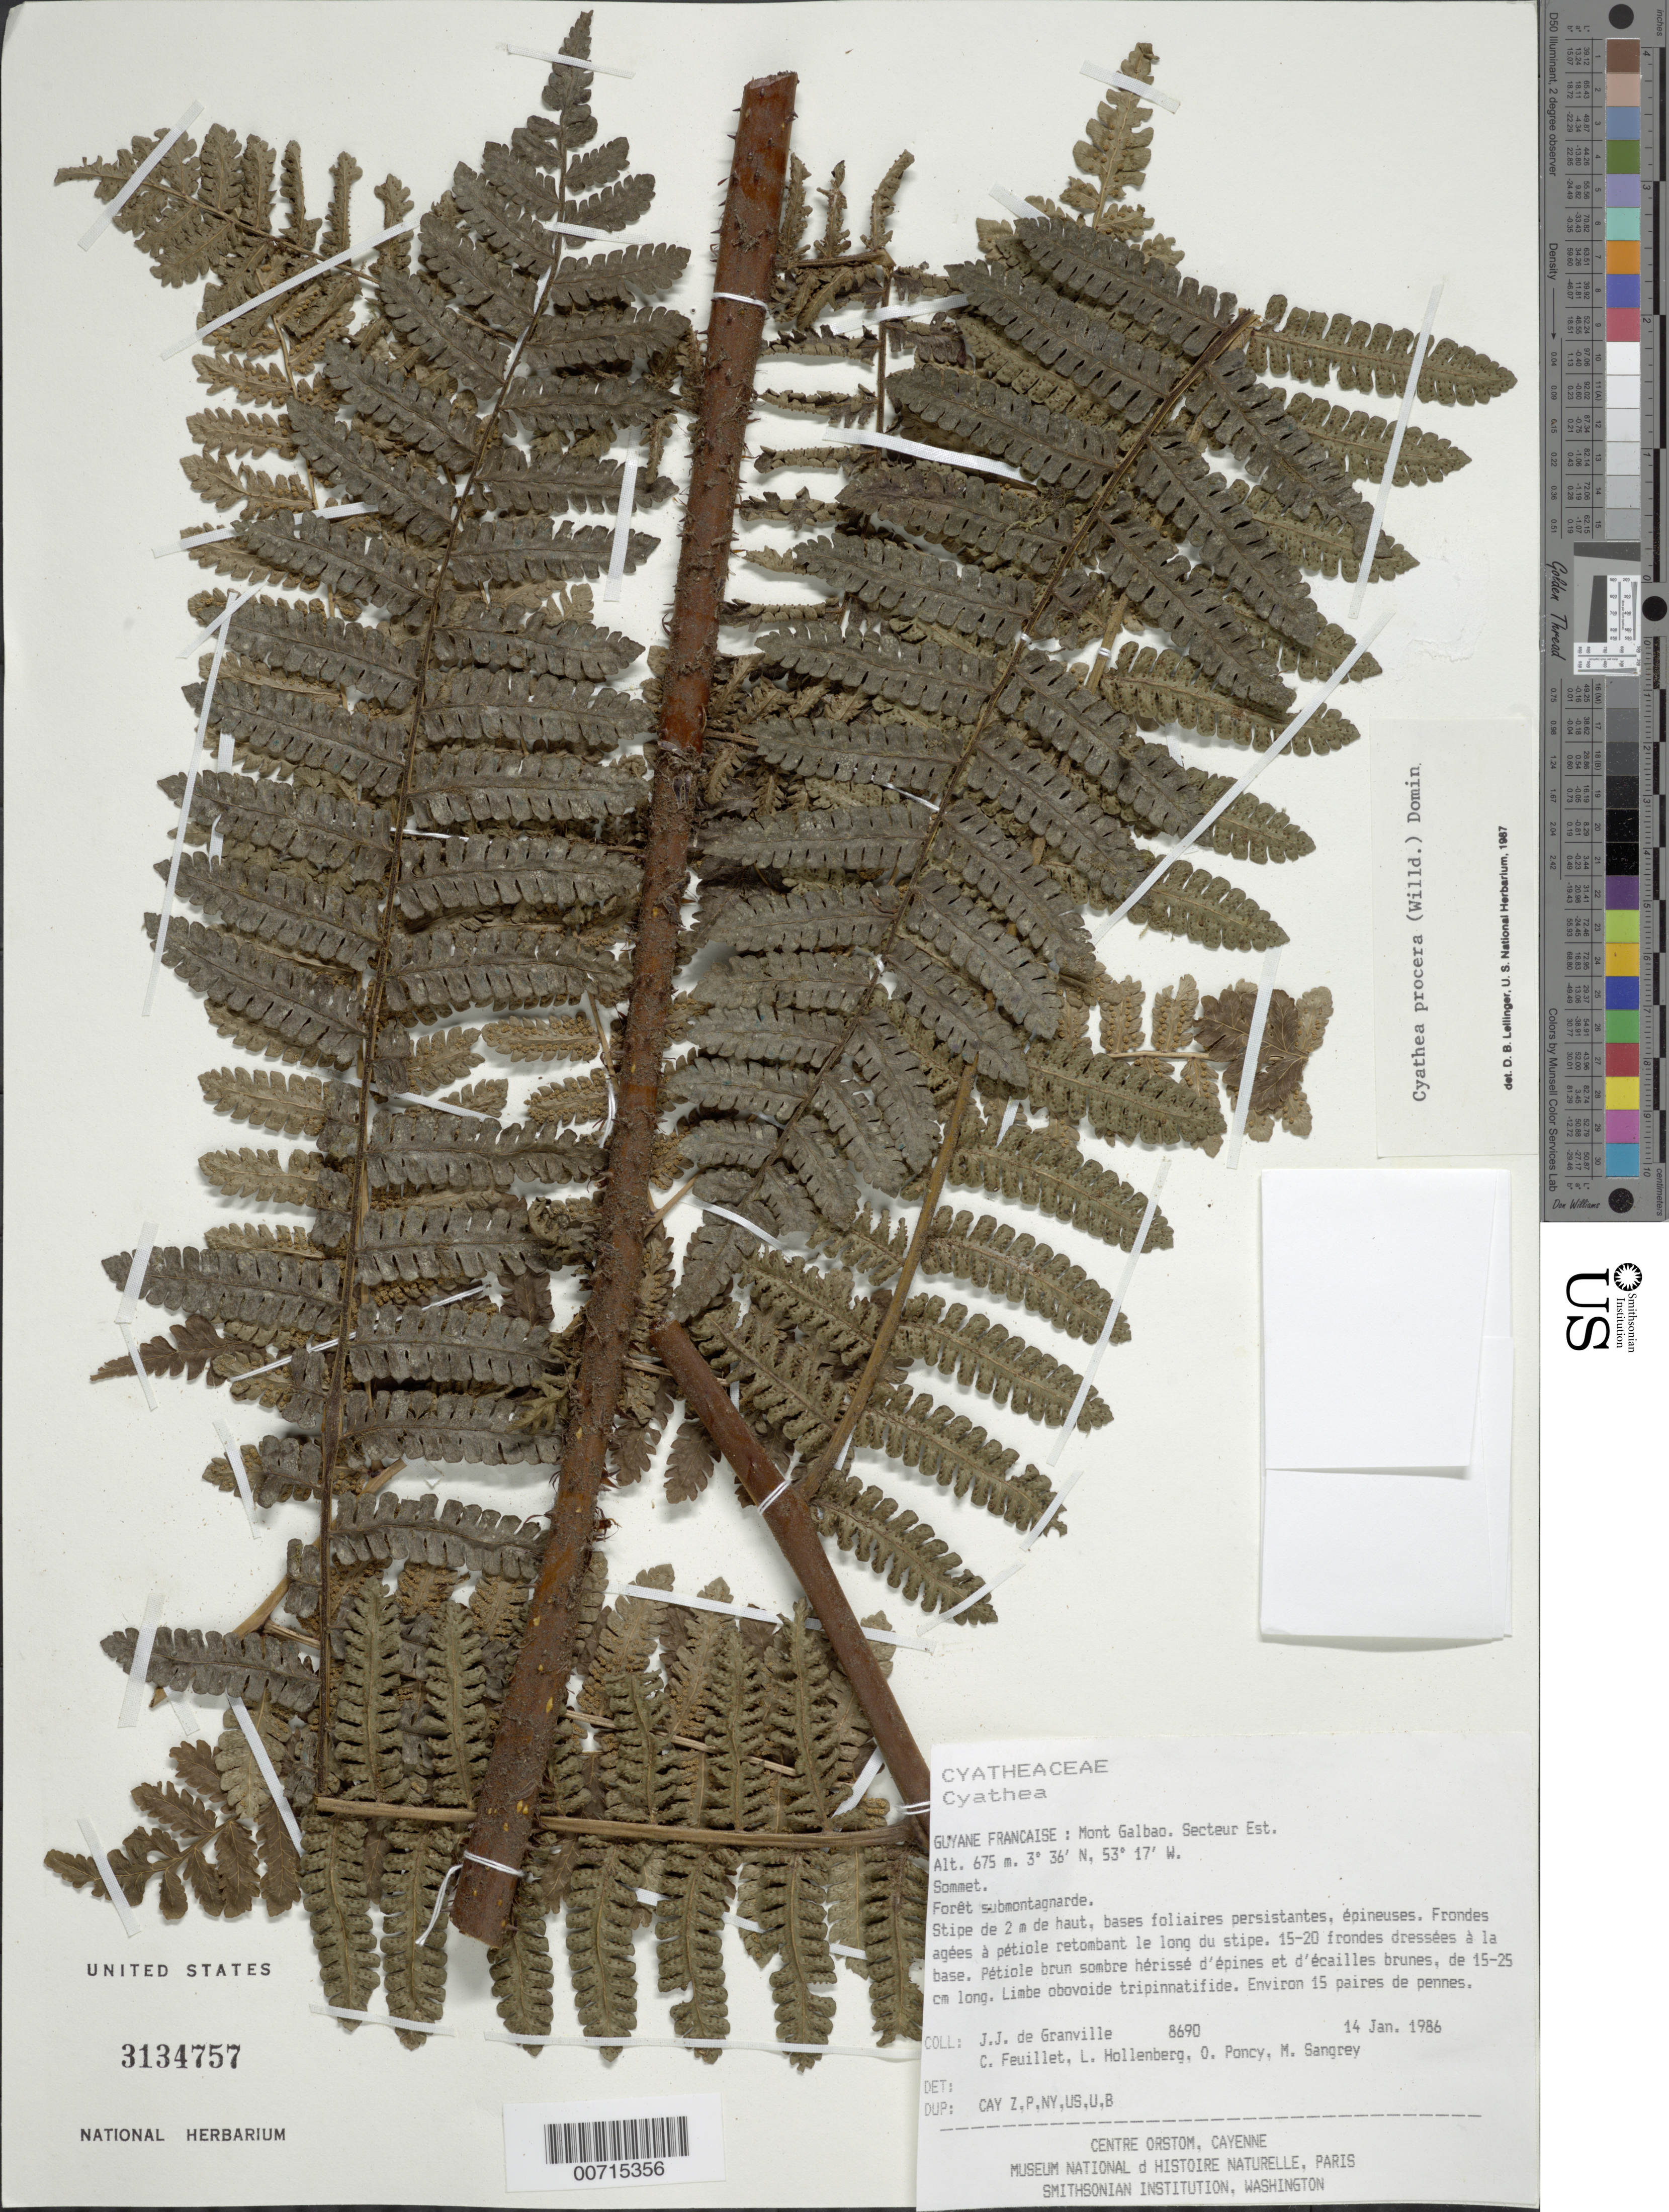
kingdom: Plantae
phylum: Tracheophyta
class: Polypodiopsida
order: Cyatheales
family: Cyatheaceae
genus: Cyathea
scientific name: Cyathea pungens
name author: (Willd.) Domin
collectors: J.-J. de Granville, C. Feuillet, L. Hollenberg, O. Poncy & M. S. Sangrey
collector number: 8690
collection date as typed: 14-Jan-86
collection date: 1986-01-14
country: French Guiana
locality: Mont Galbao. Secteur Est. sommet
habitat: Forêt submontagnarde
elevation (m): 675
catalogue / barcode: US 3134757